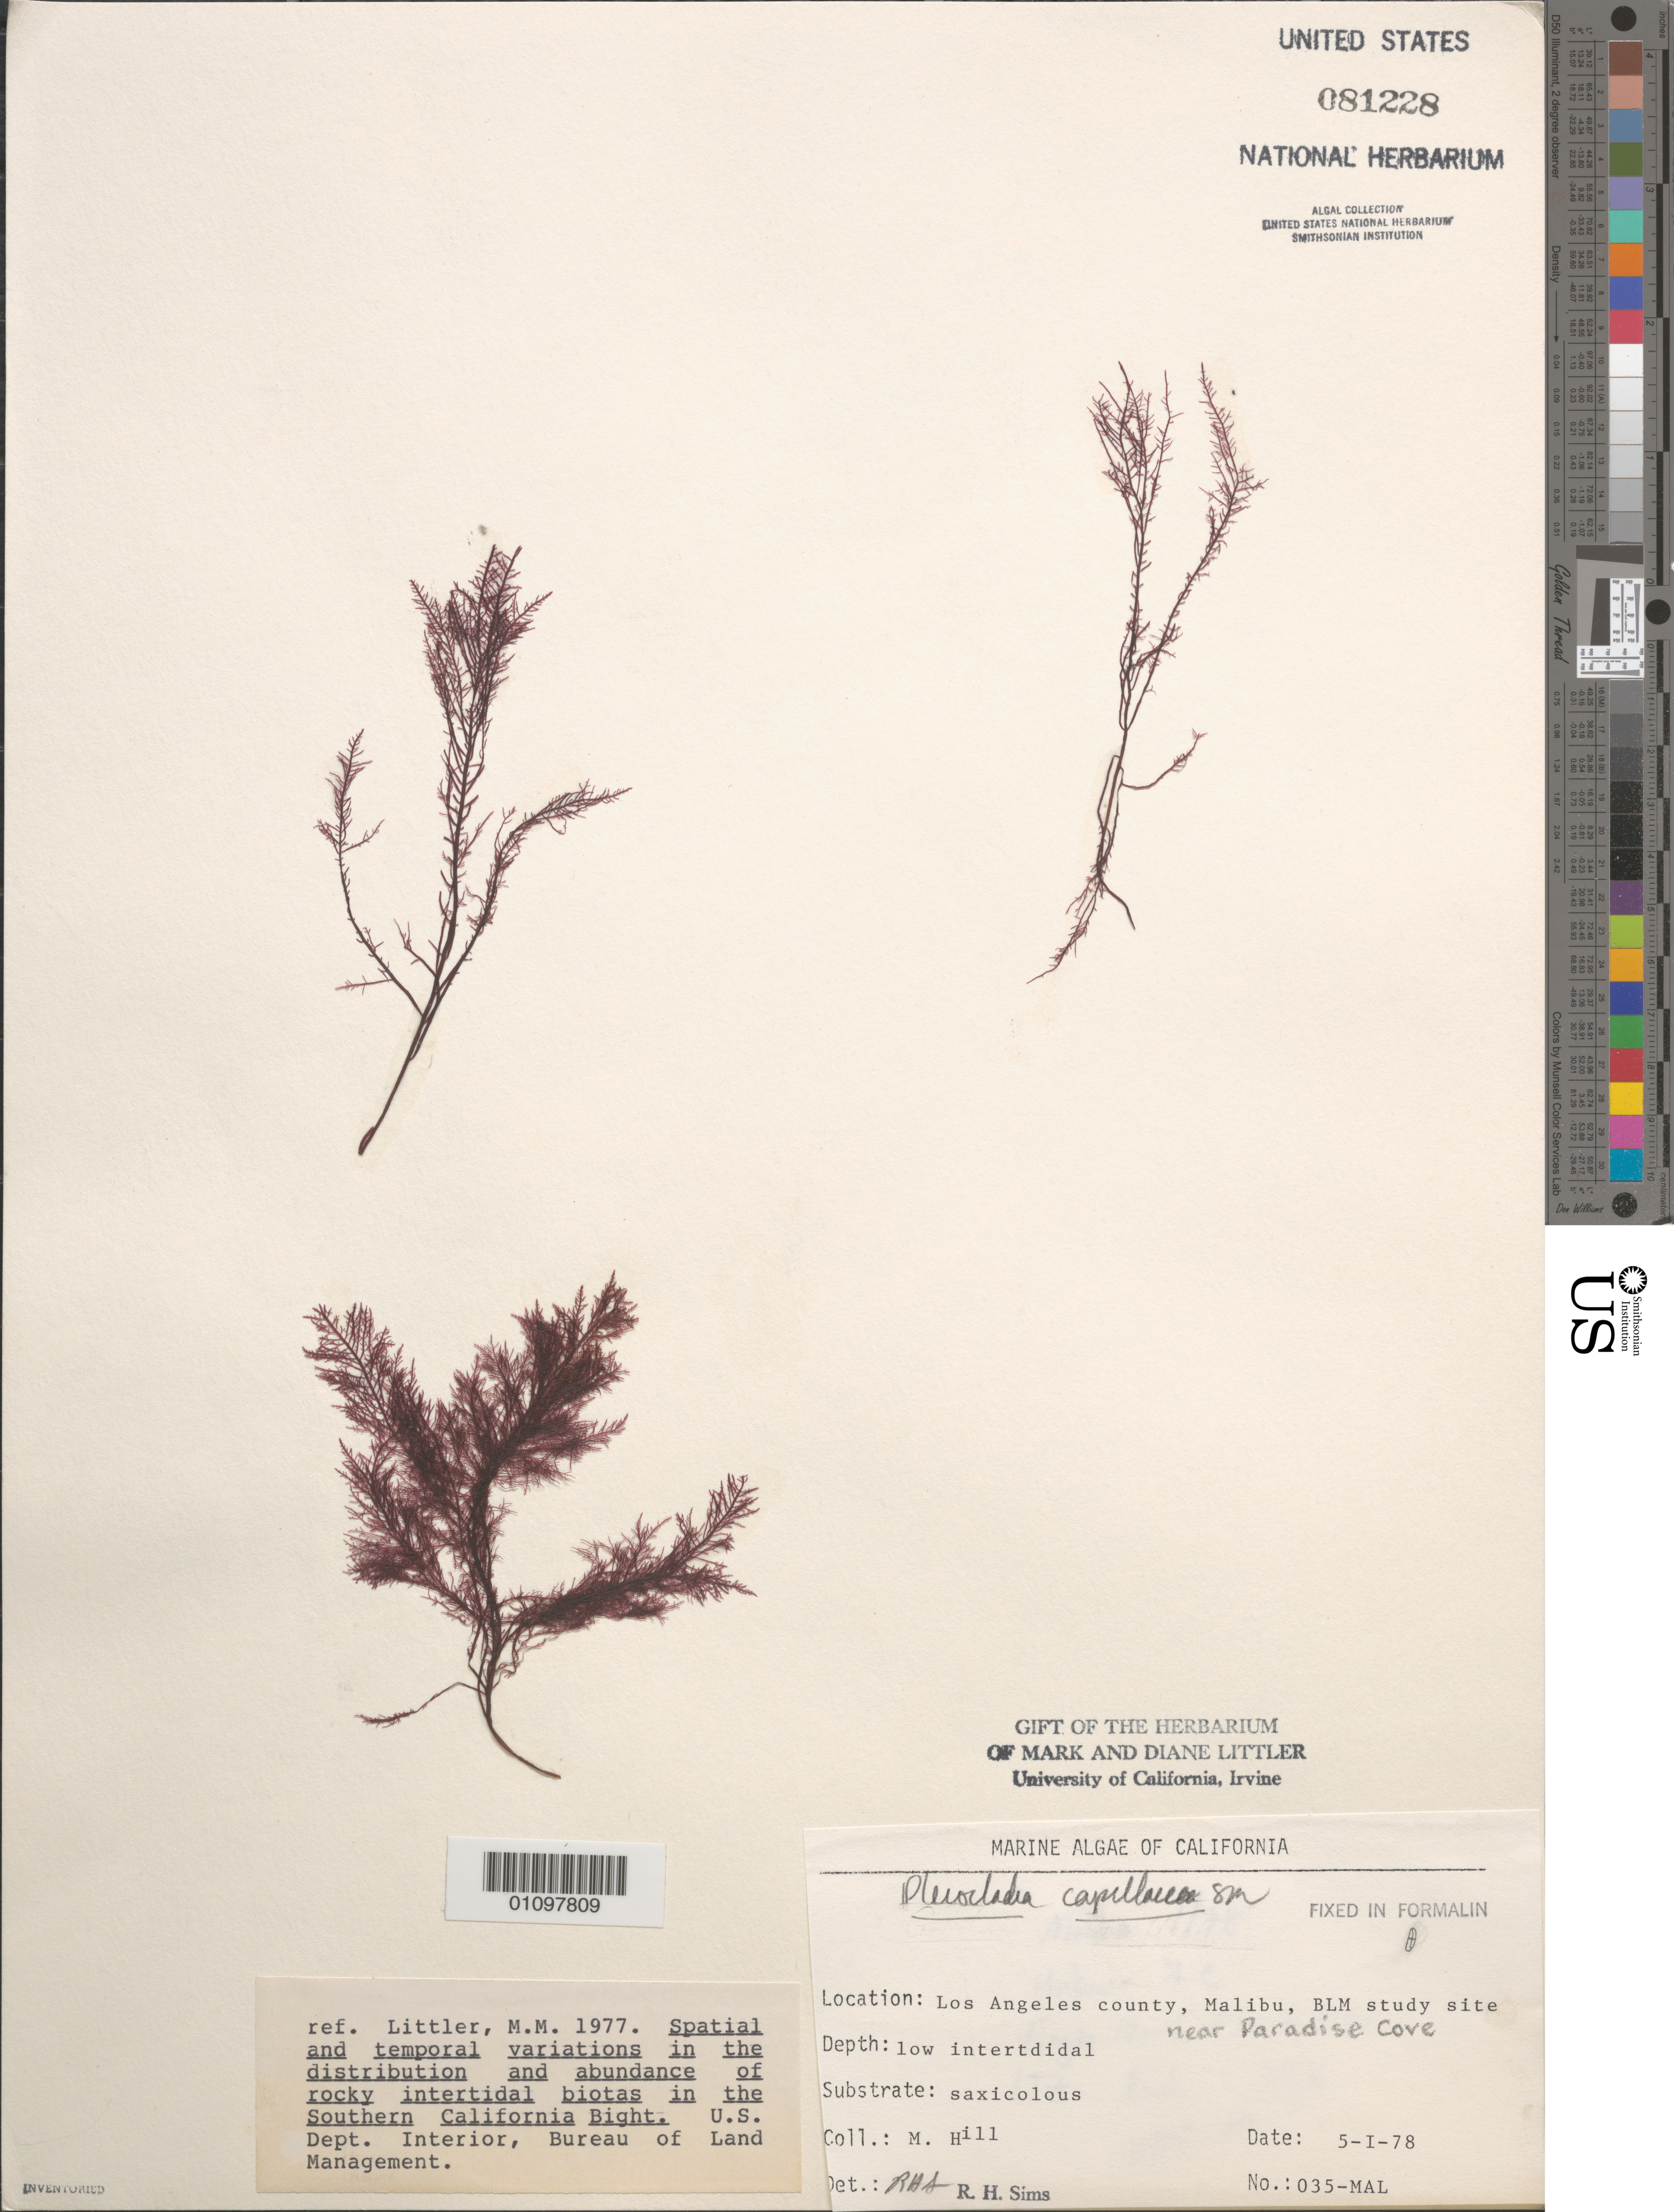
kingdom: Plantae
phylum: Rhodophyta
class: Florideophyceae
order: Gelidiales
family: Pterocladiaceae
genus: Pterocladiella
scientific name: Pterocladiella capillacea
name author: (S.G. Gmel.) Santelices & Hommers.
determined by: Algae name updating Project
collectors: M. Hill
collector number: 035-MAL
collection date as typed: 05 Jan 1978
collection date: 1978-01-05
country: United States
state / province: California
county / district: Los Angeles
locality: Malibu, near Paradise Cove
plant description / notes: BLM-SOCALBIGHT Rocky Intertidal Survey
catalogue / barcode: US 81228